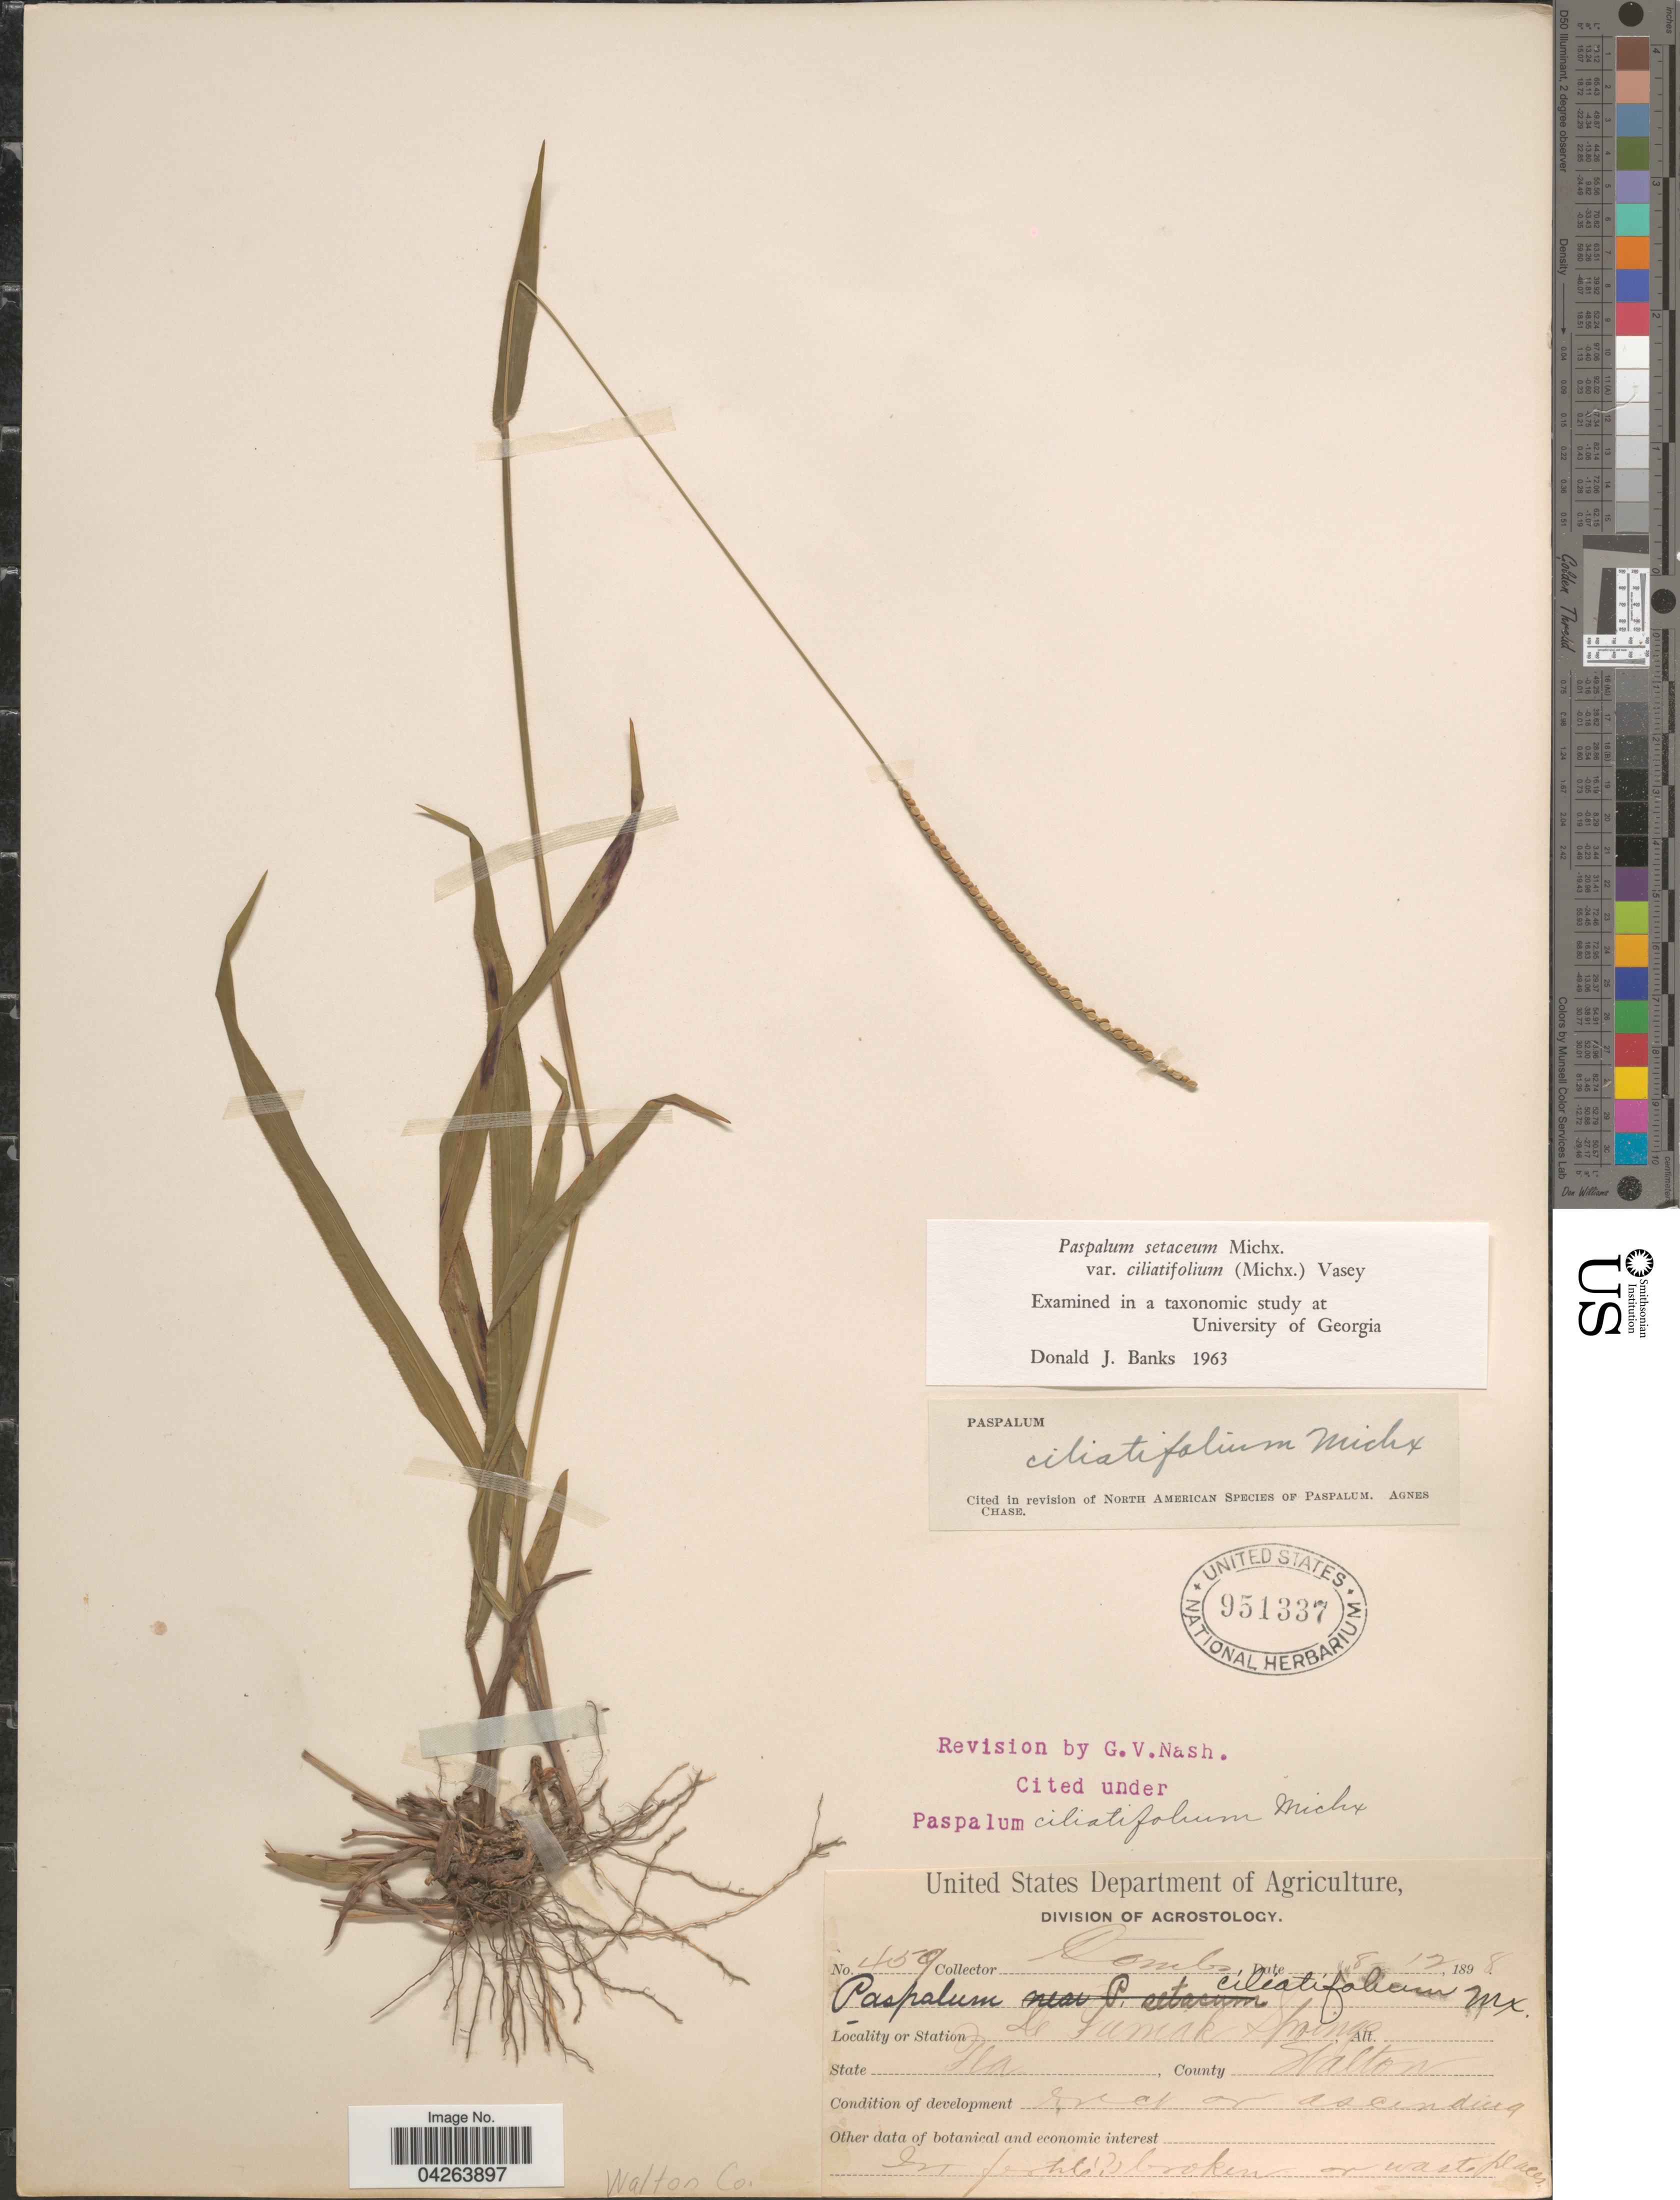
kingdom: Plantae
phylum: Tracheophyta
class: Liliopsida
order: Poales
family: Poaceae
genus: Paspalum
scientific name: Paspalum setaceum var. ciliatifolium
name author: (Michx.) Vasey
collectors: -. Combs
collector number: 459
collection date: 1898-08-12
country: United States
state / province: Florida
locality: De Funiak Springs. County Walton.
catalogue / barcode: US 951337